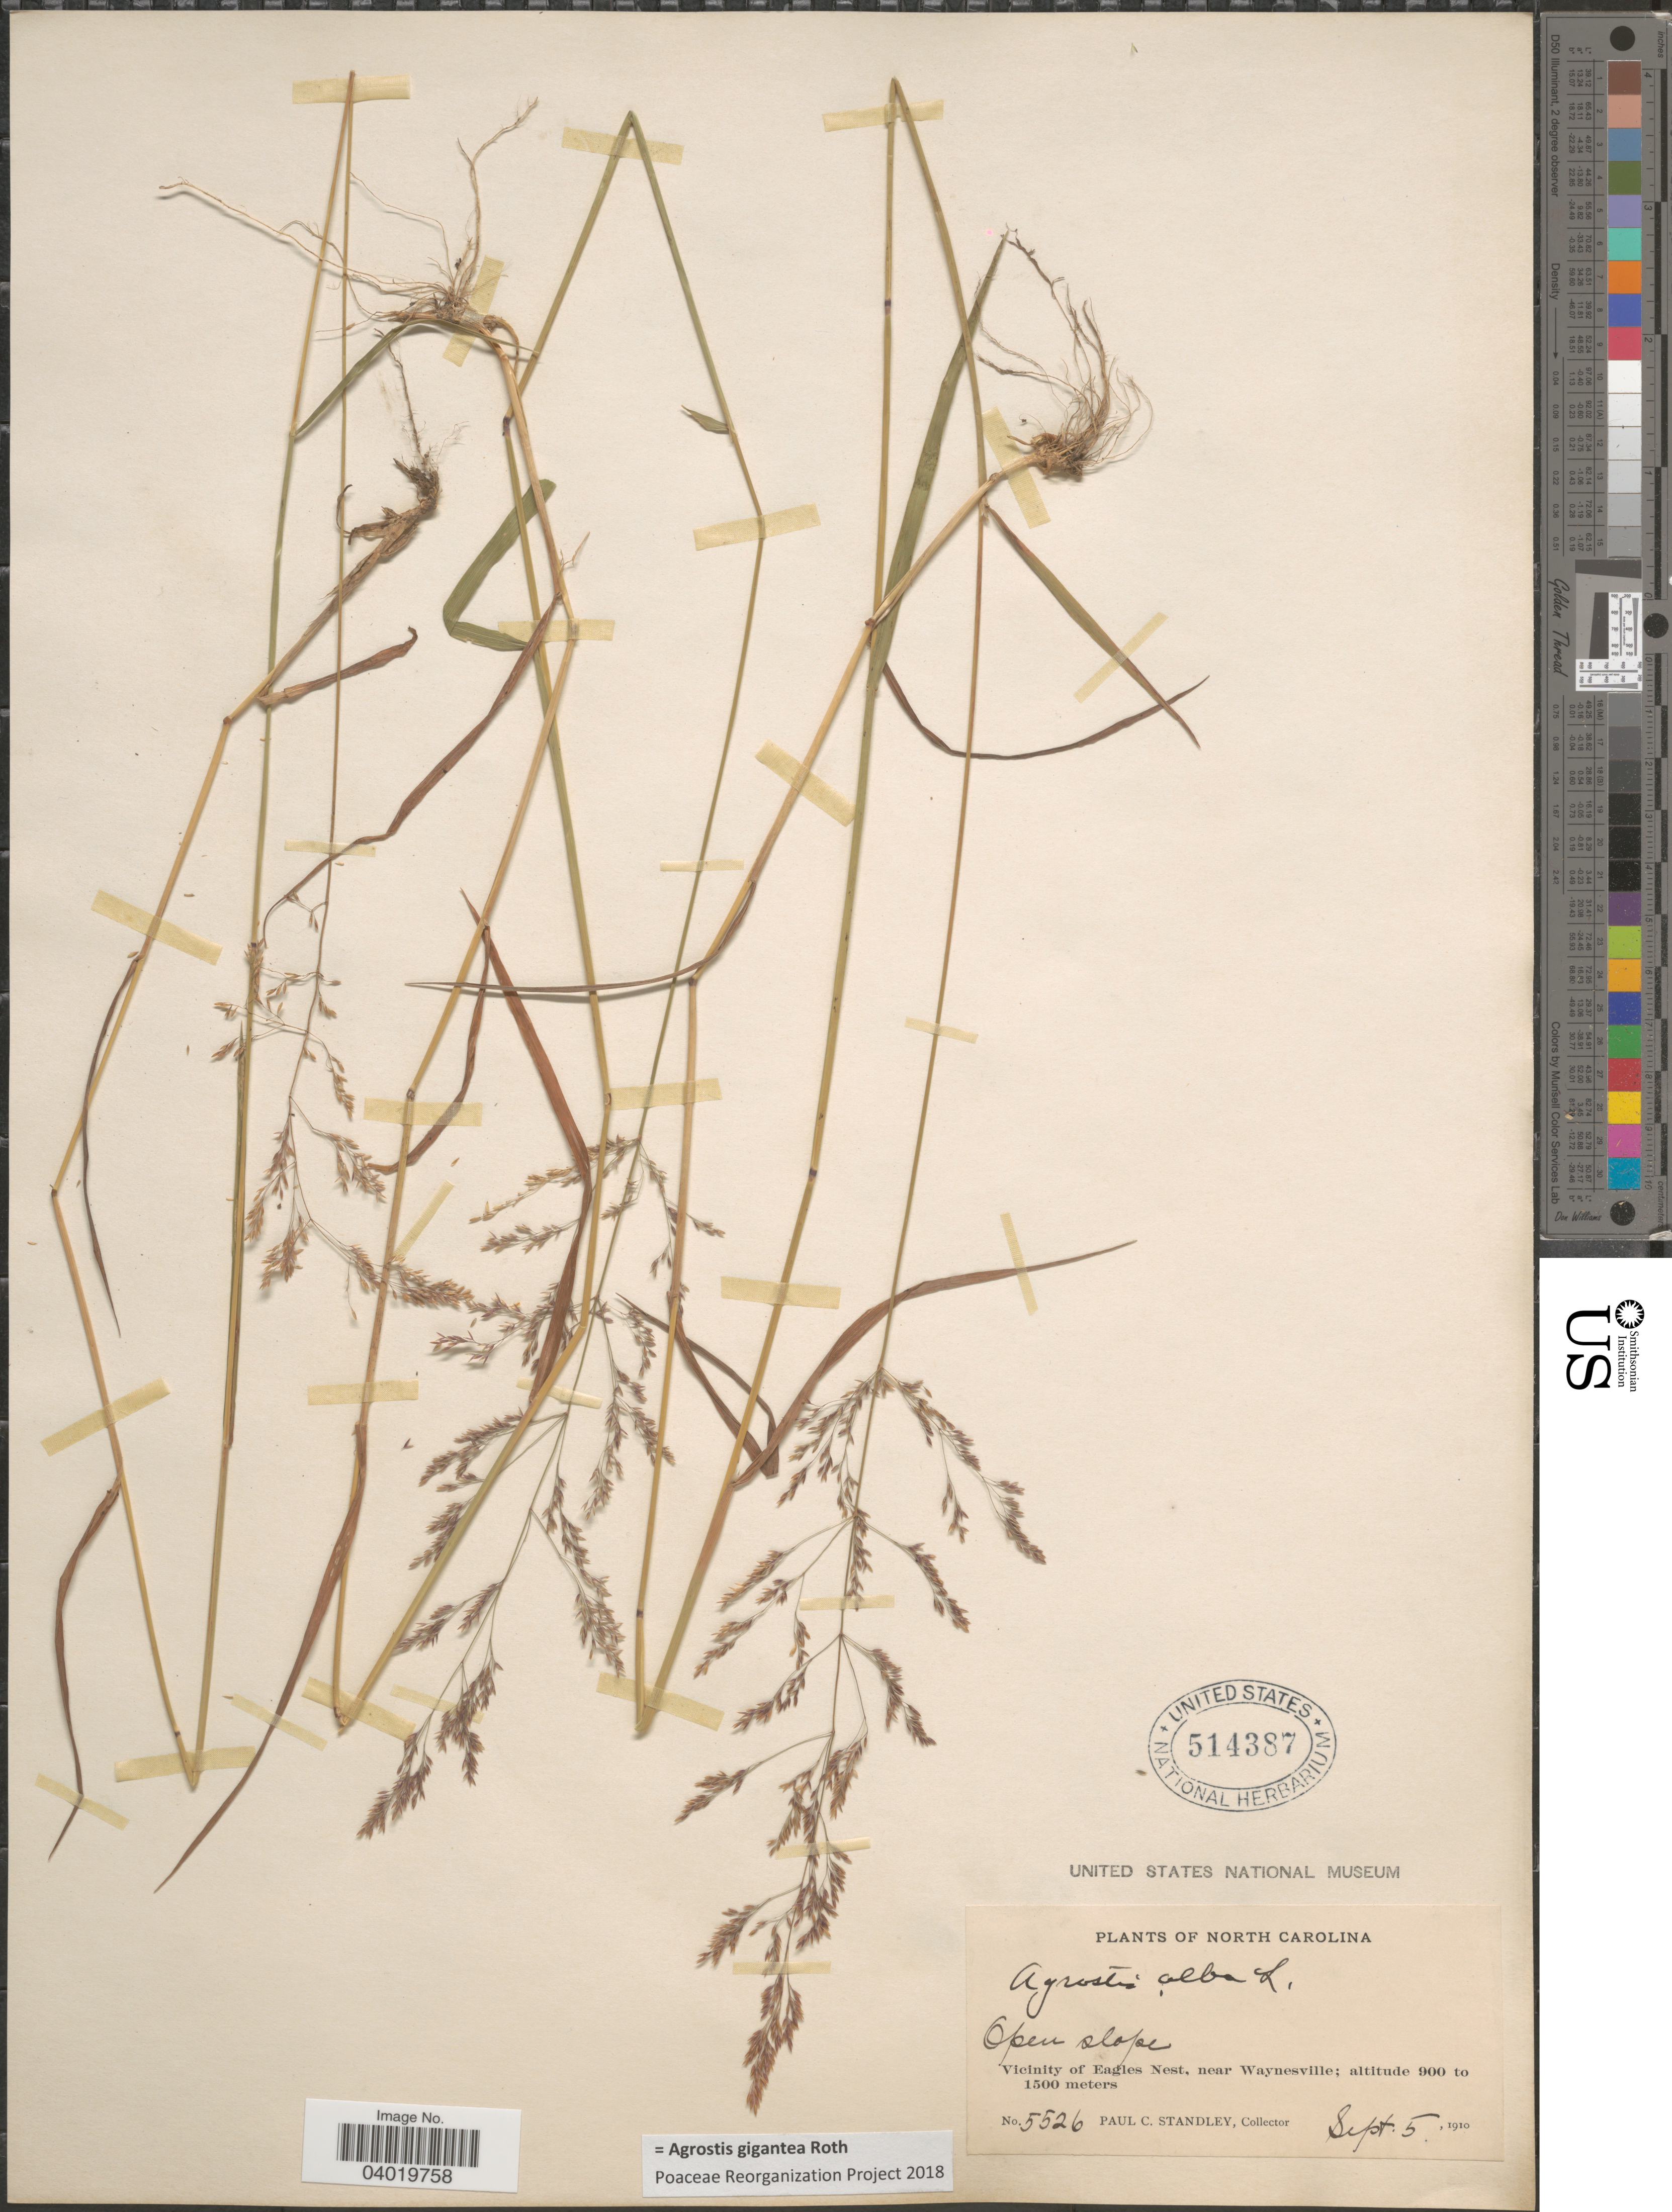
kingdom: Plantae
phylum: Tracheophyta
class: Liliopsida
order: Poales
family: Poaceae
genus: Agrostis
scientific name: Agrostis gigantea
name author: Roth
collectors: P. C. Standley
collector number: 5526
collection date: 1910-09-05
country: United States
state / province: North Carolina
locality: Vicinity of Eagles Nest, near Waynesville.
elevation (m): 900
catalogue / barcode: US 514387